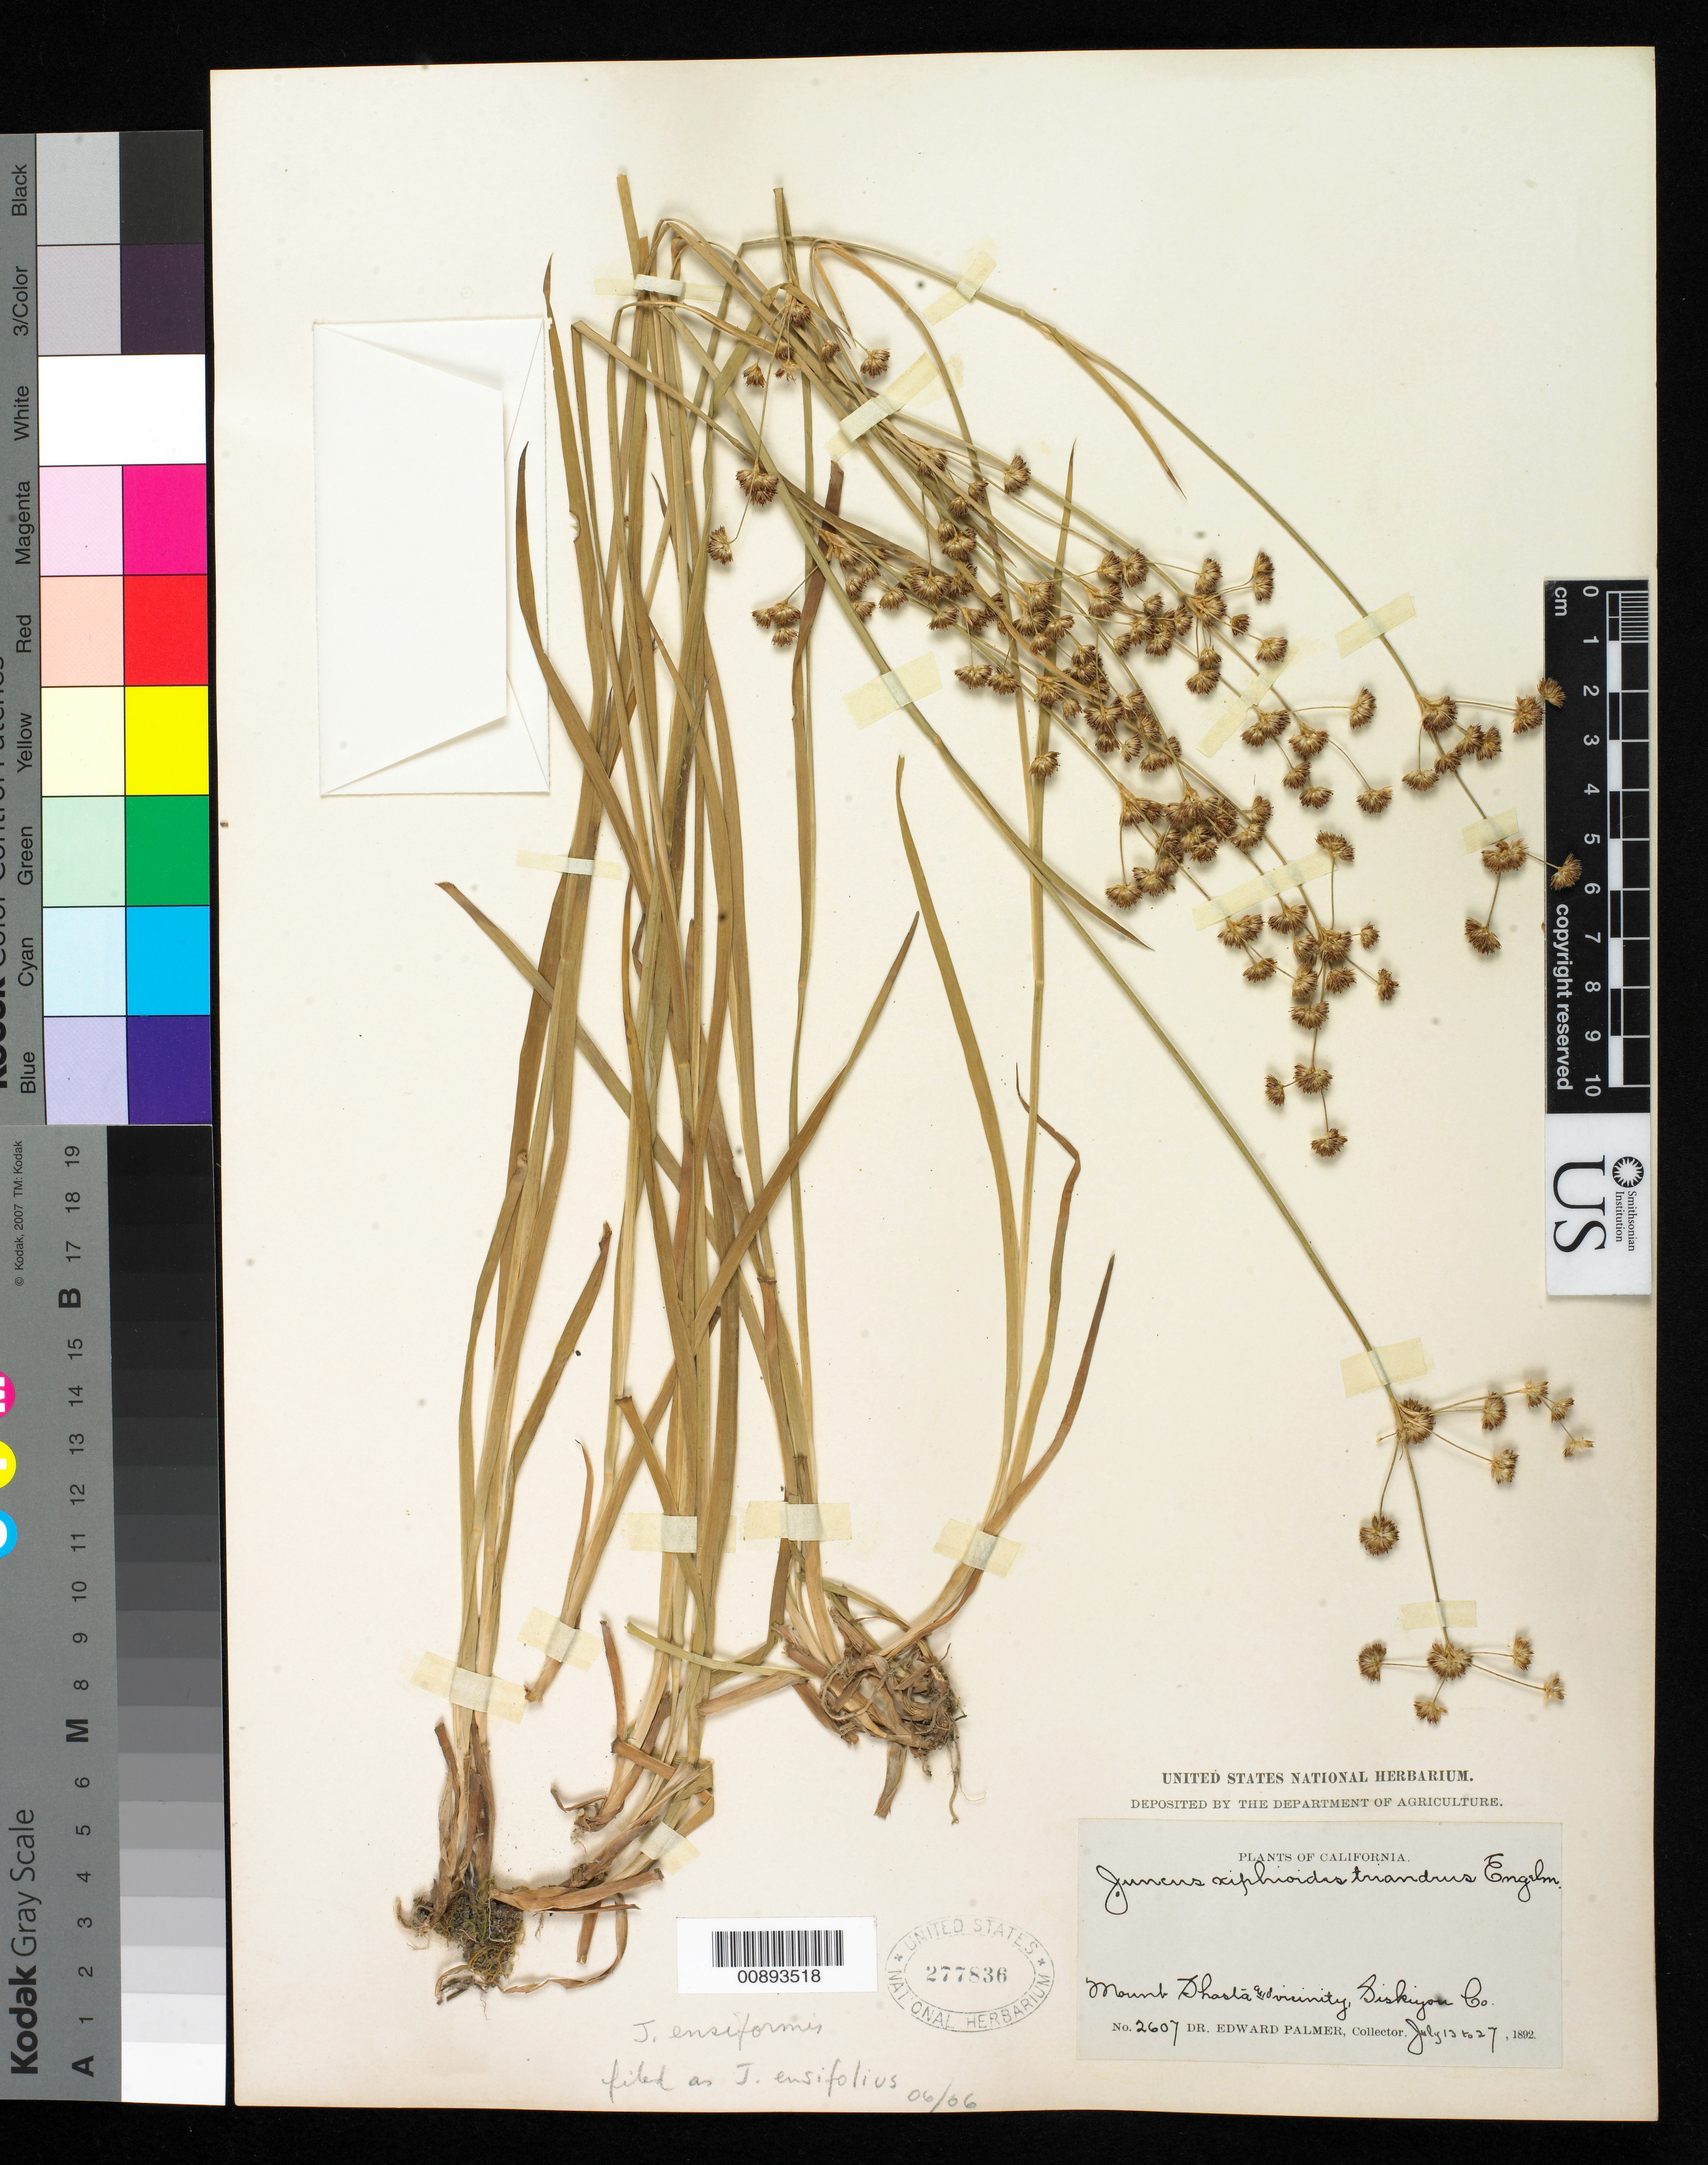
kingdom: Plantae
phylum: Tracheophyta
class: Liliopsida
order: Poales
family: Juncaceae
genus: Juncus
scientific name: Juncus ensifolius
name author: Wikstr.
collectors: E. Palmer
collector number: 2607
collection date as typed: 13 Jul 1892 to 27 Jul 1892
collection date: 1892-07-13/1892-07-27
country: United States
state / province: California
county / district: Siskiyou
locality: Mount Shasta and vicinity, Siskiyou County, California.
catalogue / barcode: US 277836